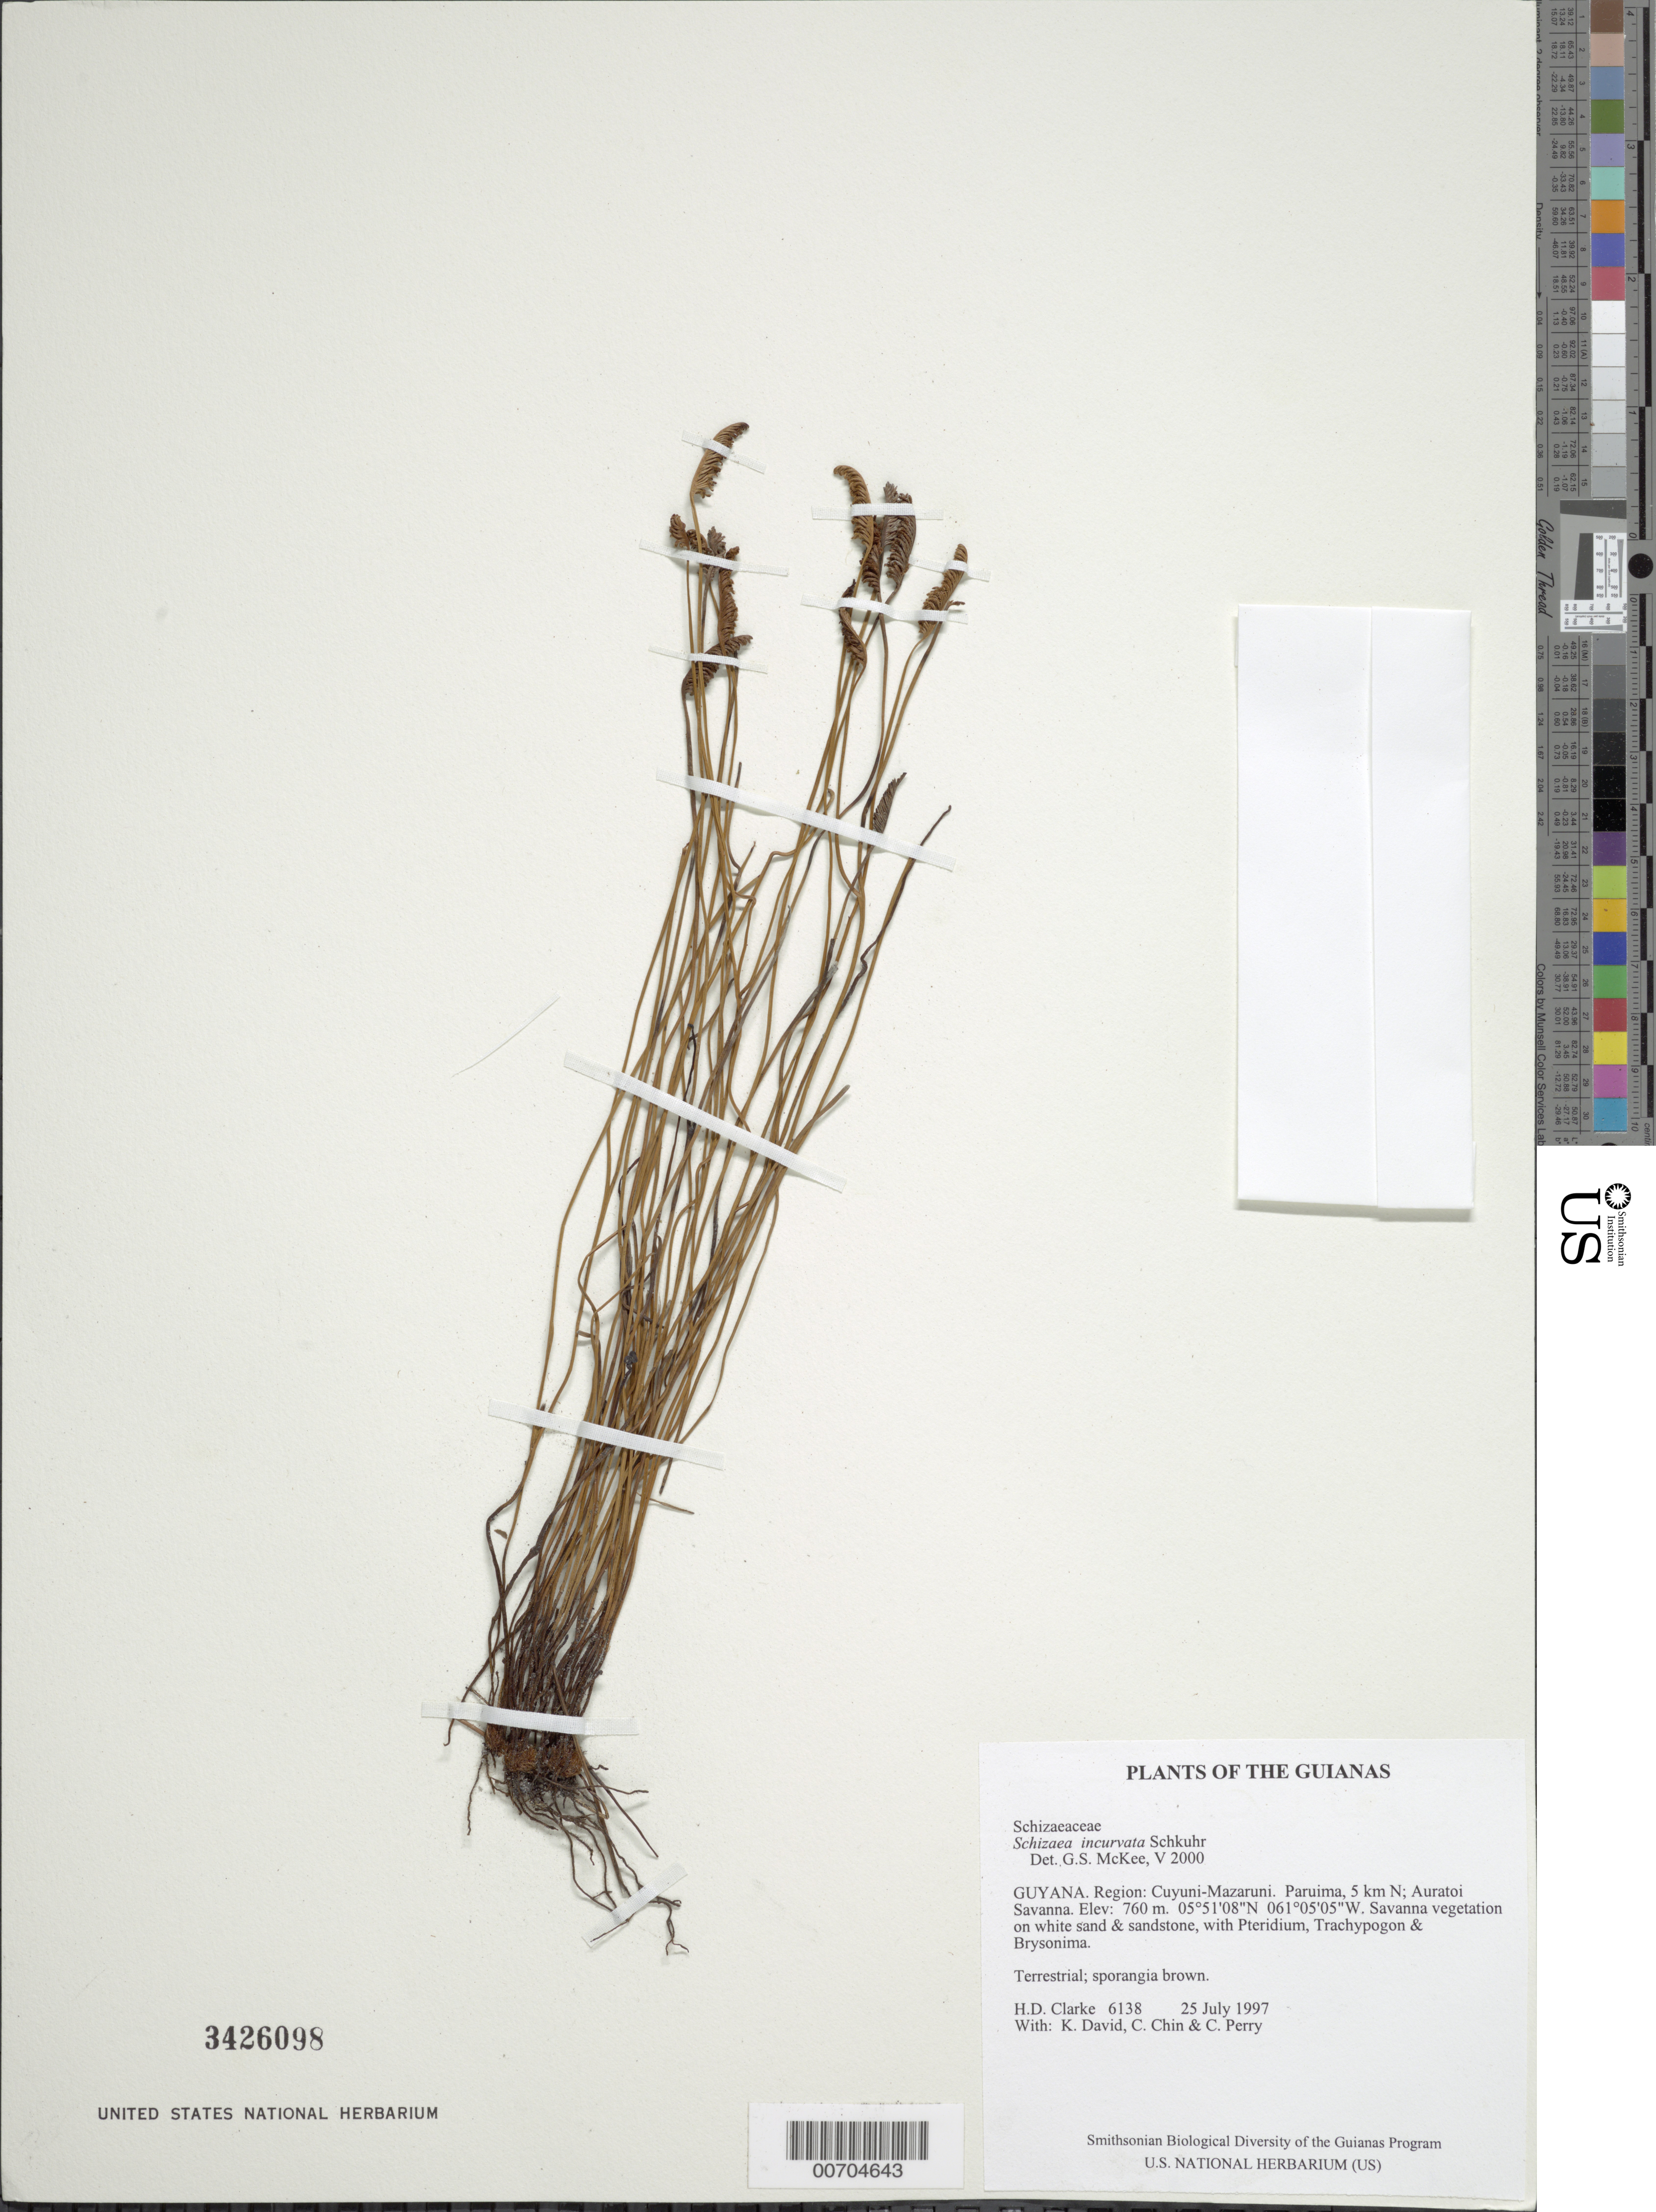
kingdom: Plantae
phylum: Tracheophyta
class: Polypodiopsida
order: Schizaeales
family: Schizaeaceae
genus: Schizaea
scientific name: Schizaea incurvata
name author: Schkuhr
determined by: McKee, G. S., (US), NMNH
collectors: H. D. Clarke, K. David, C. Chin & C. Perry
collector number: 6138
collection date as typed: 25 July 1997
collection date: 1997-07-25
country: Guyana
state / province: Cuyuni-Mazaruni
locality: Paruima, 5 km N; Auratoi Savanna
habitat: Savanna vegetation on white sand & sandstone, with Pteridium, Trachypogon & Brysonima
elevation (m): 760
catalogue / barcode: US 3426098